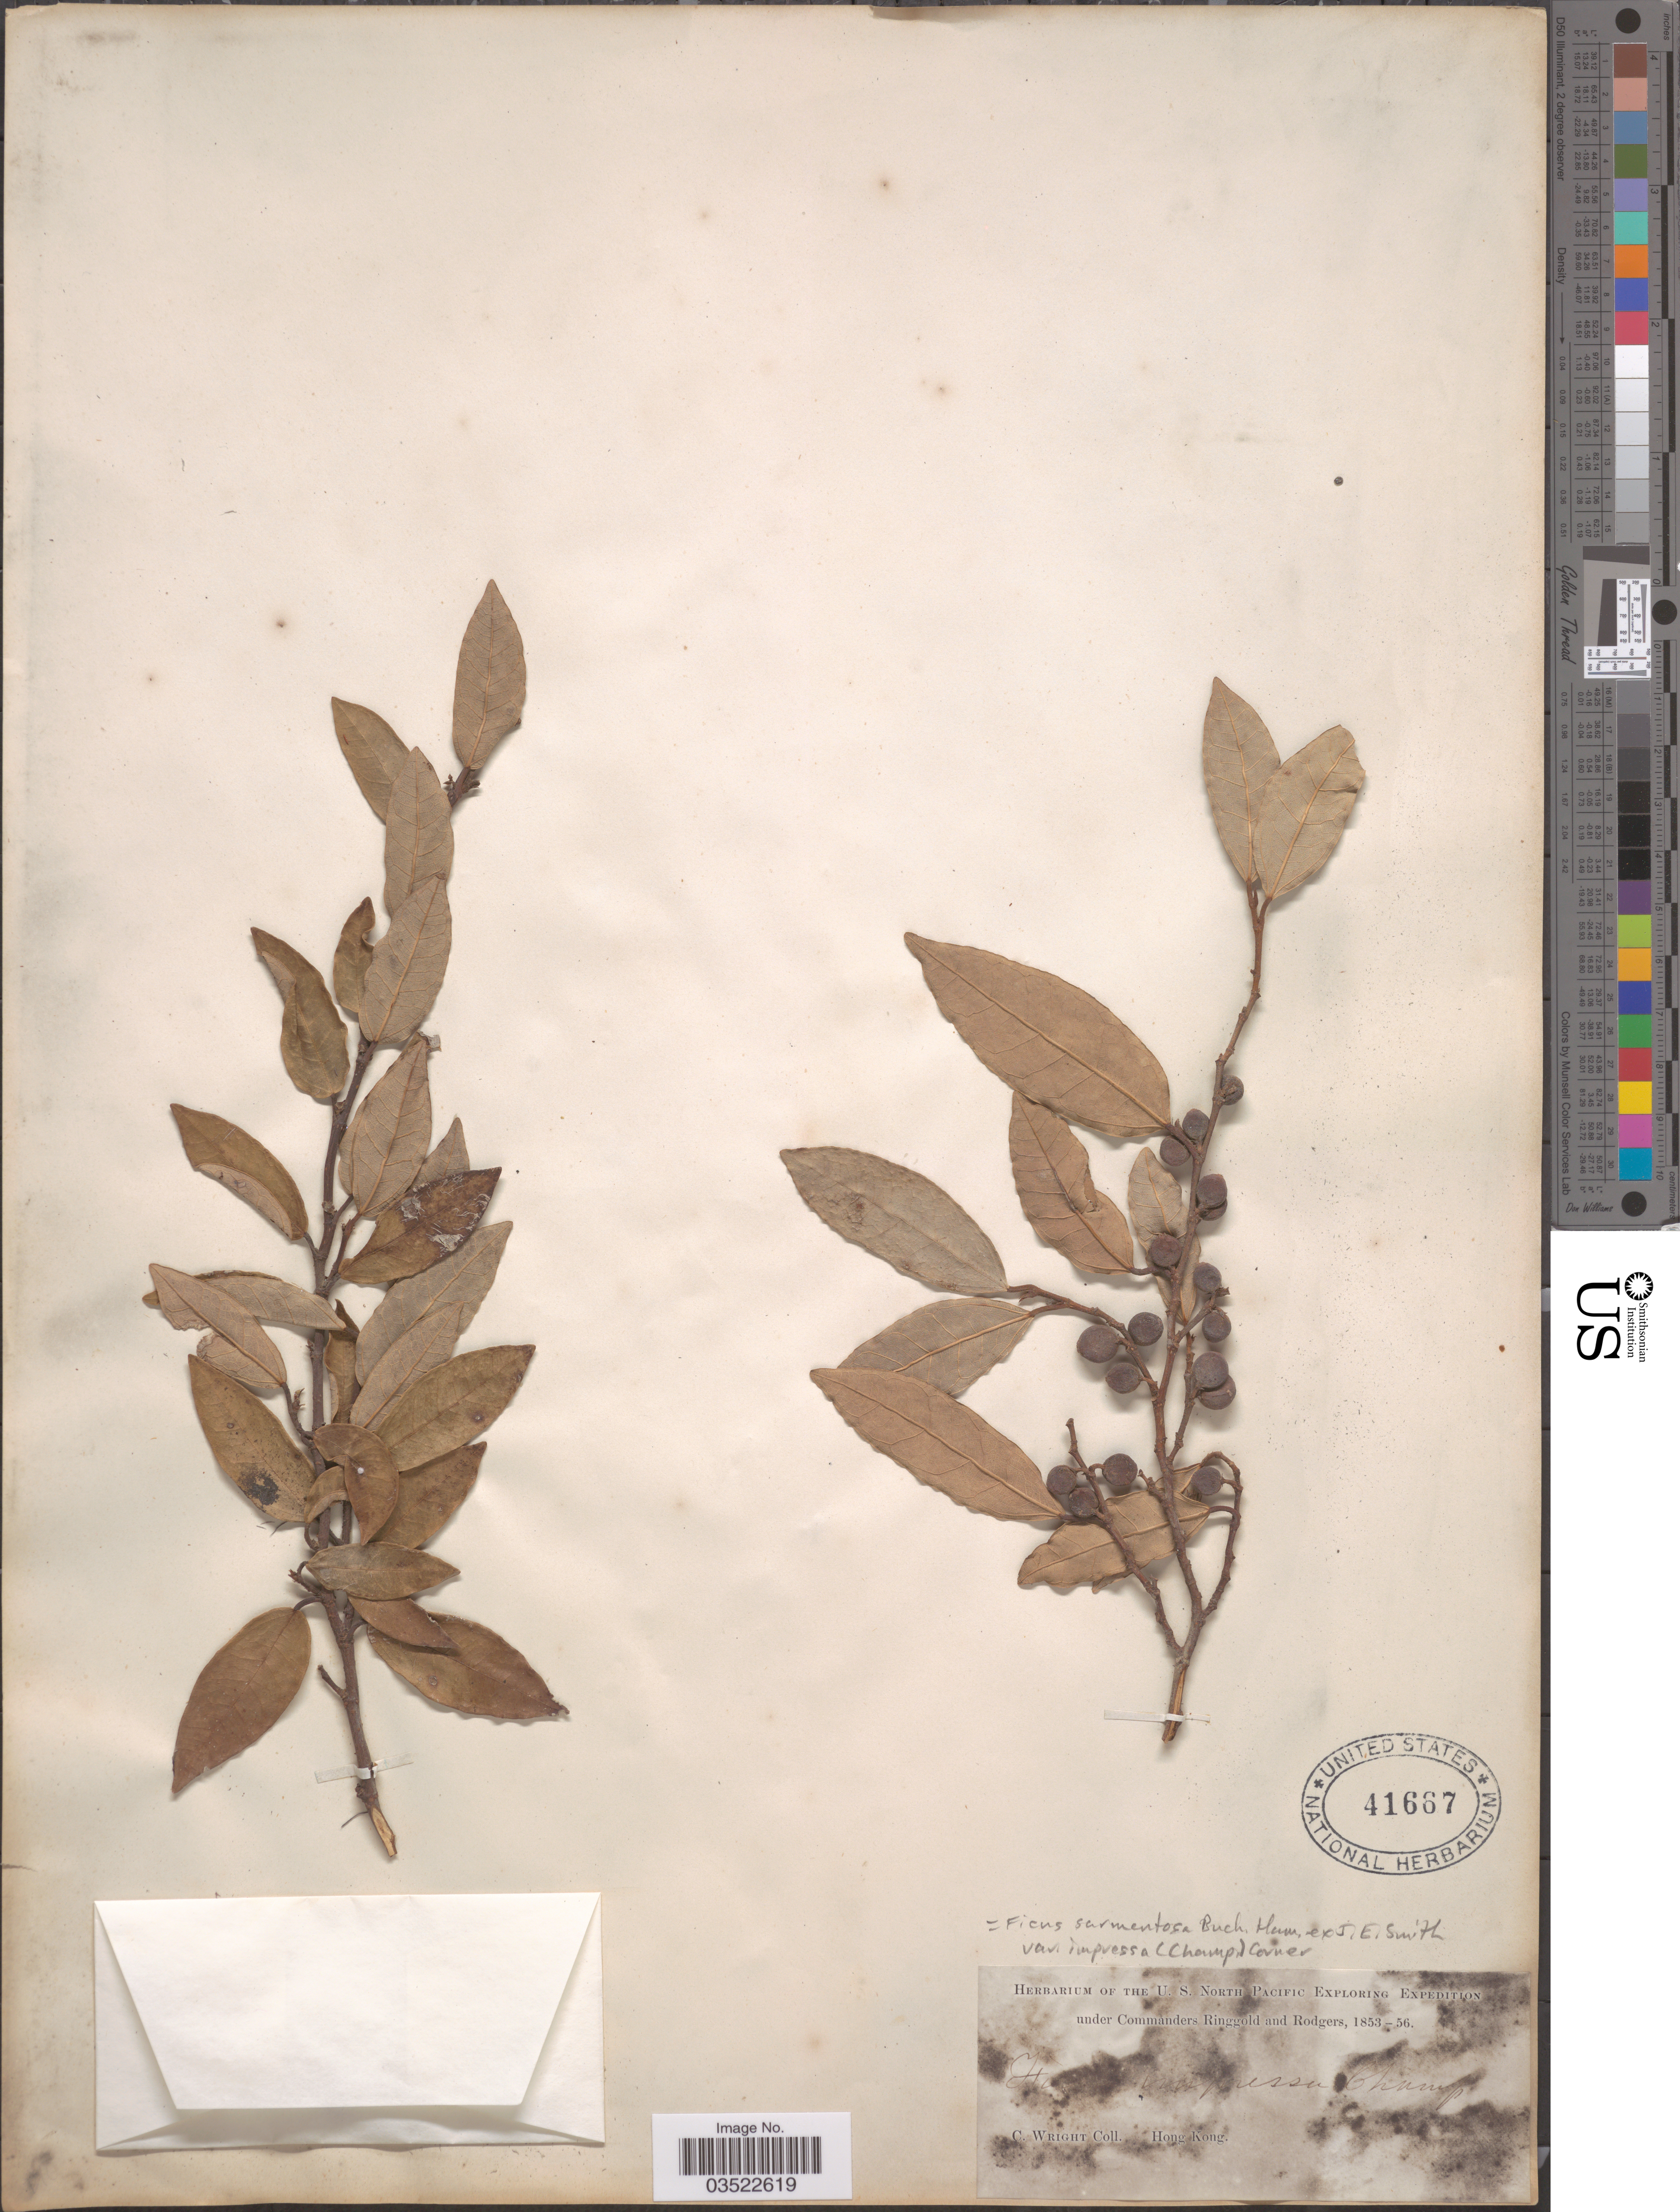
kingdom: Plantae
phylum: Tracheophyta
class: Magnoliopsida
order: Rosales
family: Moraceae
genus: Ficus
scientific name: Ficus sarmentosa var. impressa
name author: (Champ. ex Benth.) Corner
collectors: C. Wright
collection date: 1853/1856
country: China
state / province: Hong Kong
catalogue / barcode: US 41667